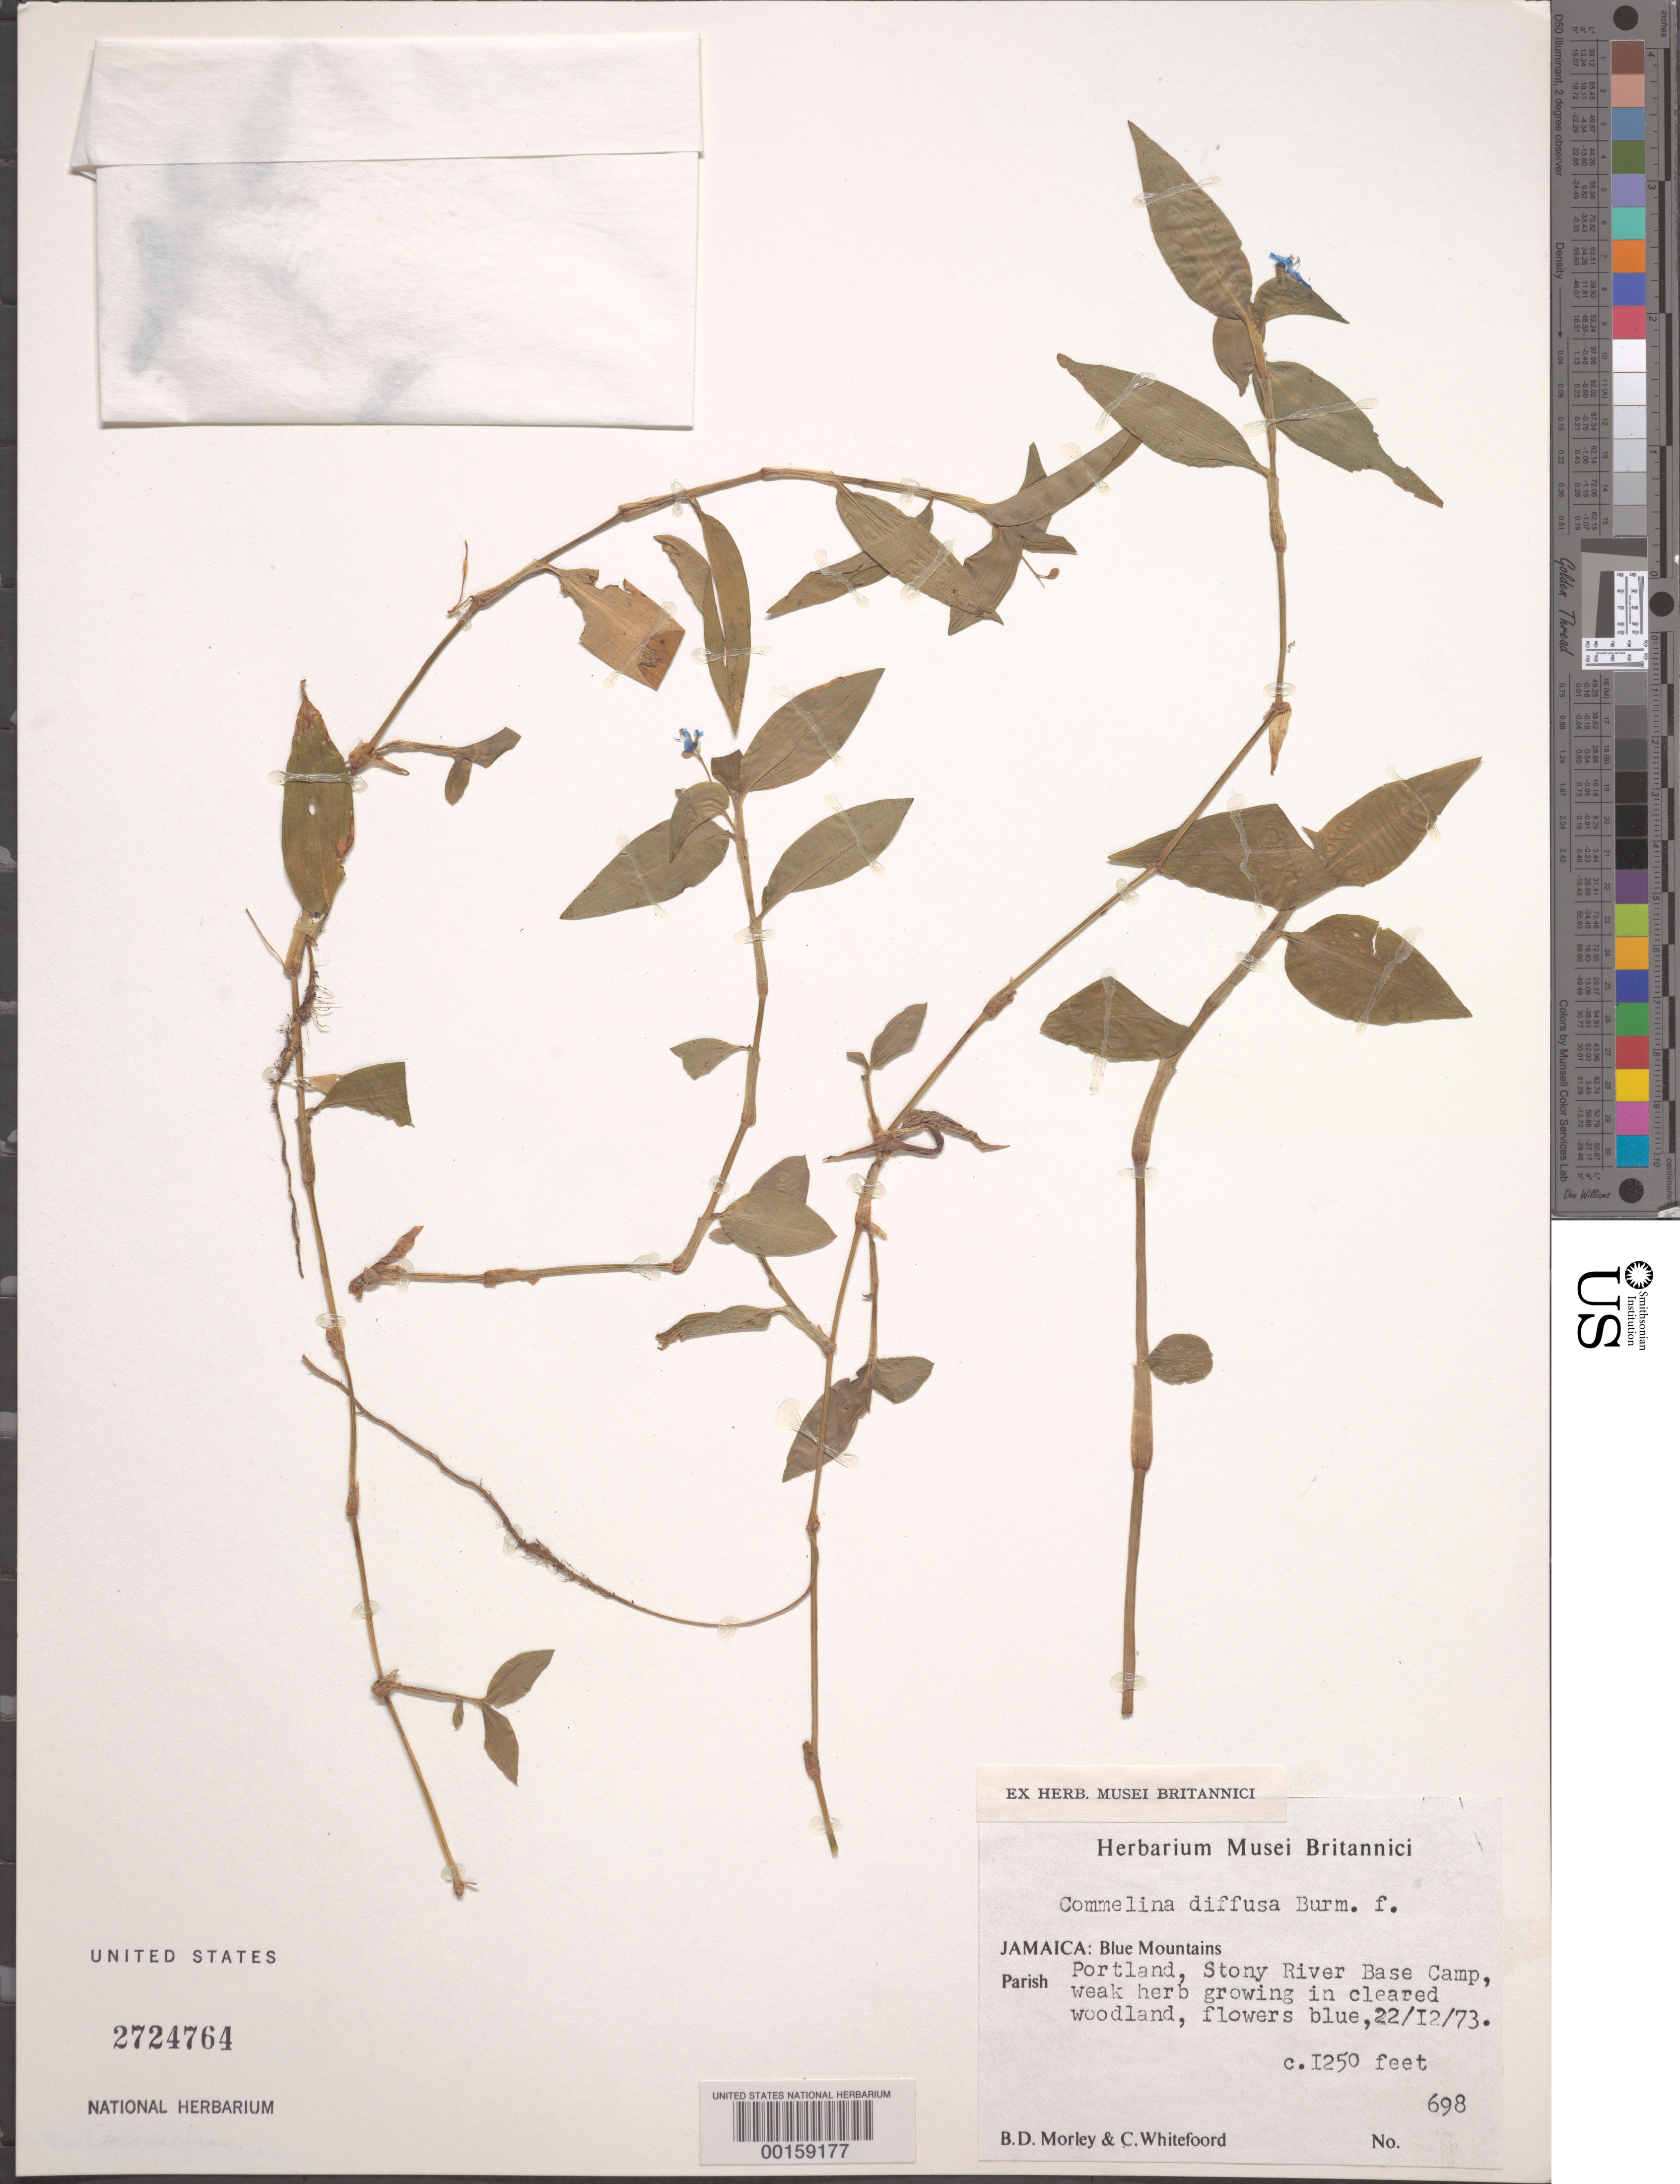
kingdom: Plantae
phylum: Tracheophyta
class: Liliopsida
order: Commelinales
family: Commelinaceae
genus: Commelina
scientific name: Commelina diffusa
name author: Burm. f.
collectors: B. D. Morley & C. Whitefoord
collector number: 698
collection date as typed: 22 Dec 1973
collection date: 1973-12-22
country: Jamaica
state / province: Portland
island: Greater Antilles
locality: Stony river base camp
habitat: Cleared woodland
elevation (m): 381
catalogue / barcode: US 2724764